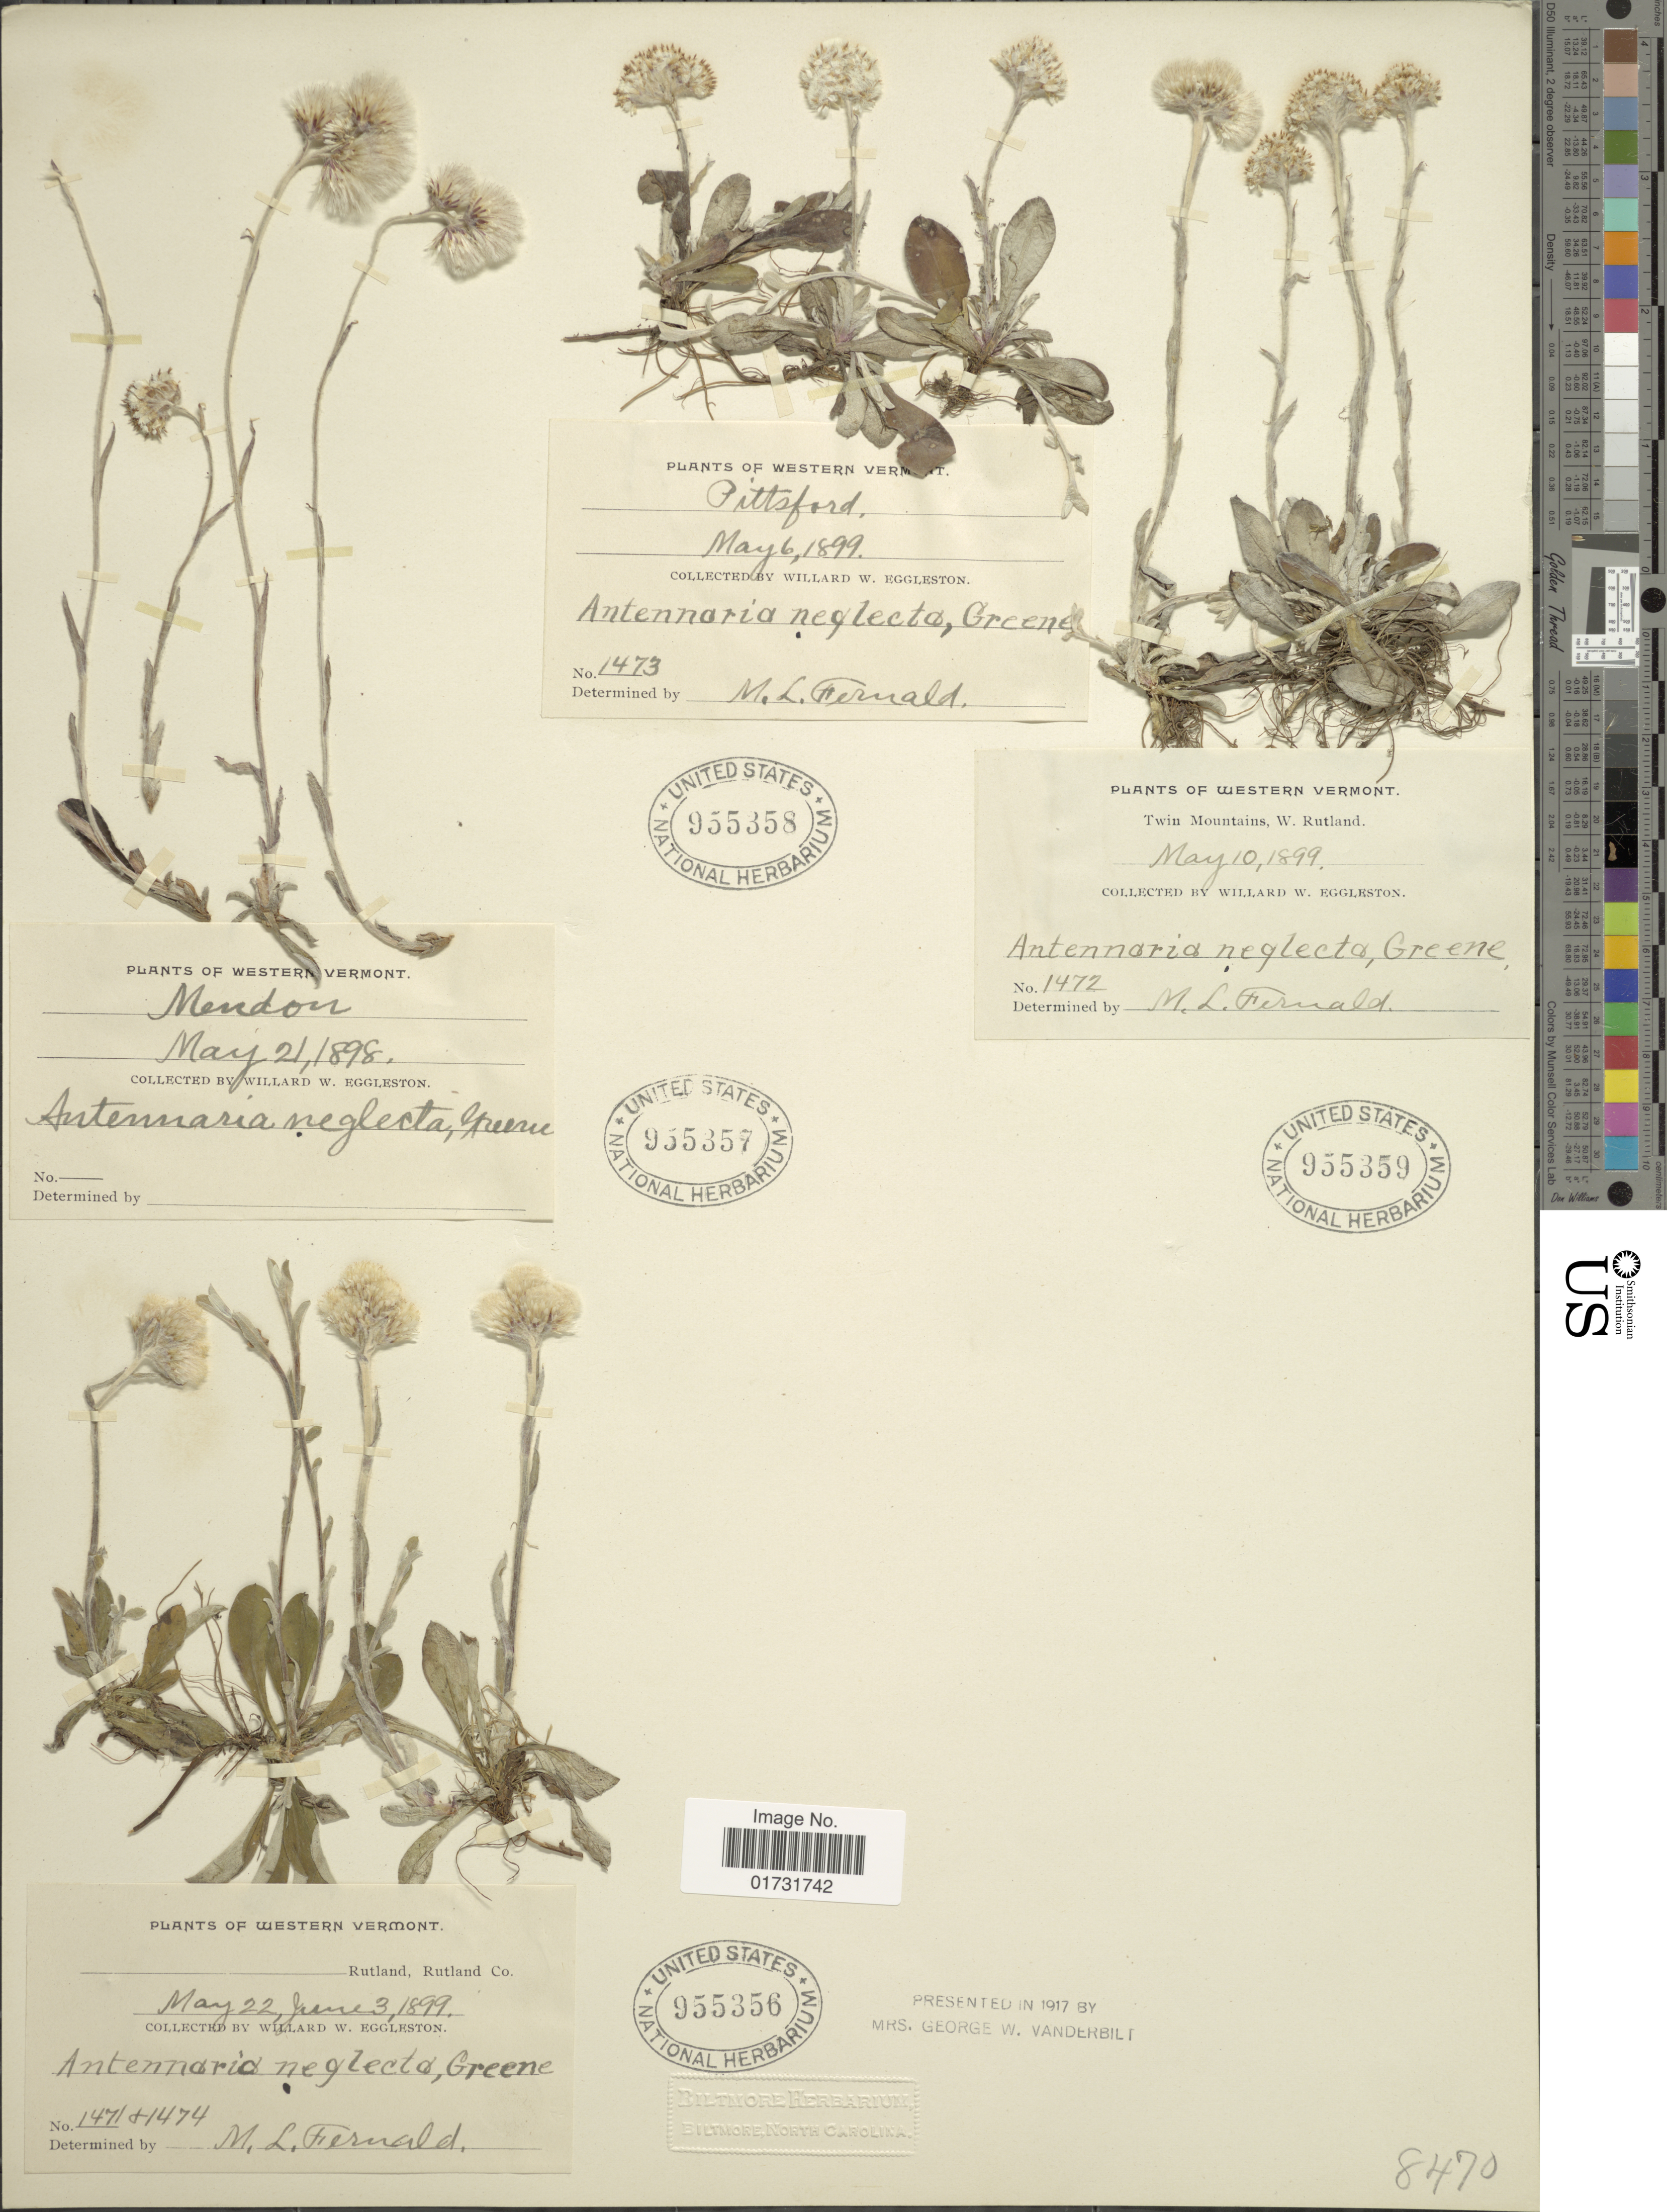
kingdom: Plantae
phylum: Tracheophyta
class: Magnoliopsida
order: Asterales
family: Asteraceae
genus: Antennaria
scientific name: Antennaria neglecta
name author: Greene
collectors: W. W. Eggleston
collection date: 1898-05-21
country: United States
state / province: Vermont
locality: Western Vermont. Mendon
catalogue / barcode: US 955357-2